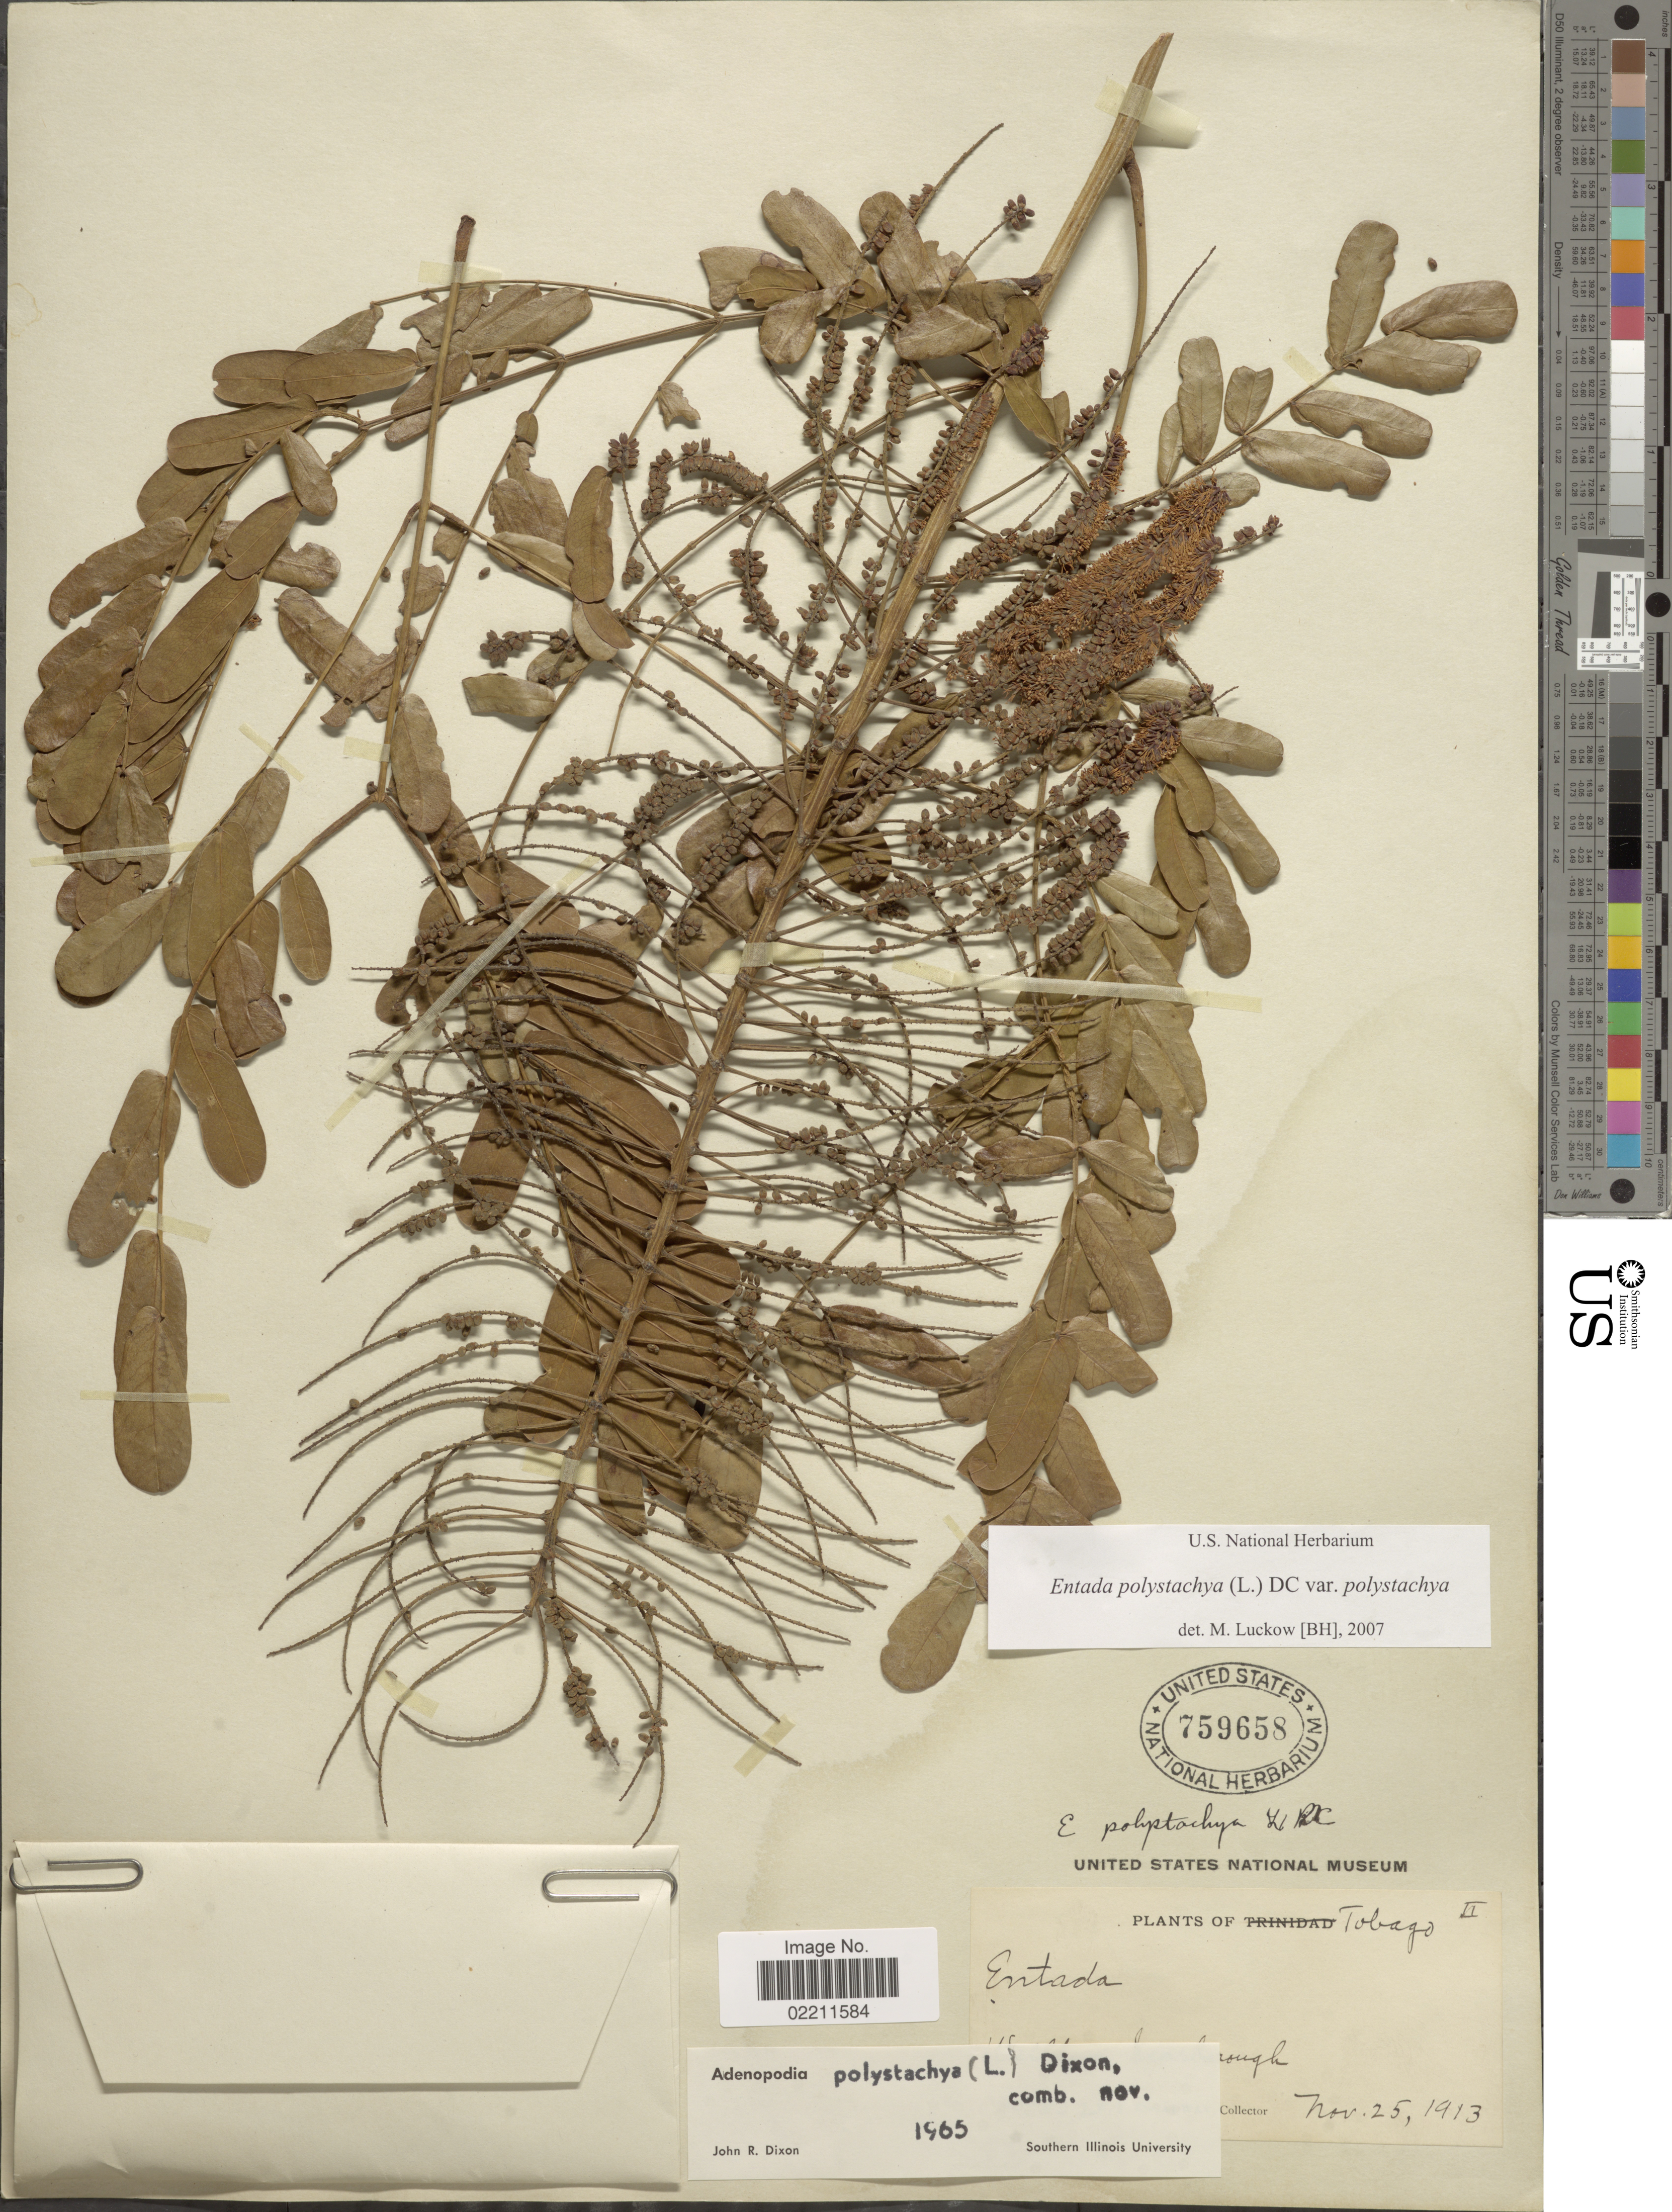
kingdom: Plantae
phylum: Tracheophyta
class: Magnoliopsida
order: Fabales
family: Fabaceae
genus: Entada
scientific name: Entada polystachya var. polystachya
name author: (L.) DC.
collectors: W. E. Broadway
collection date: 1913-11-25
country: Trinidad and Tobago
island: Tobago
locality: Tobago. [illegible text] [illegible text]ough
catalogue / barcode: US 759658